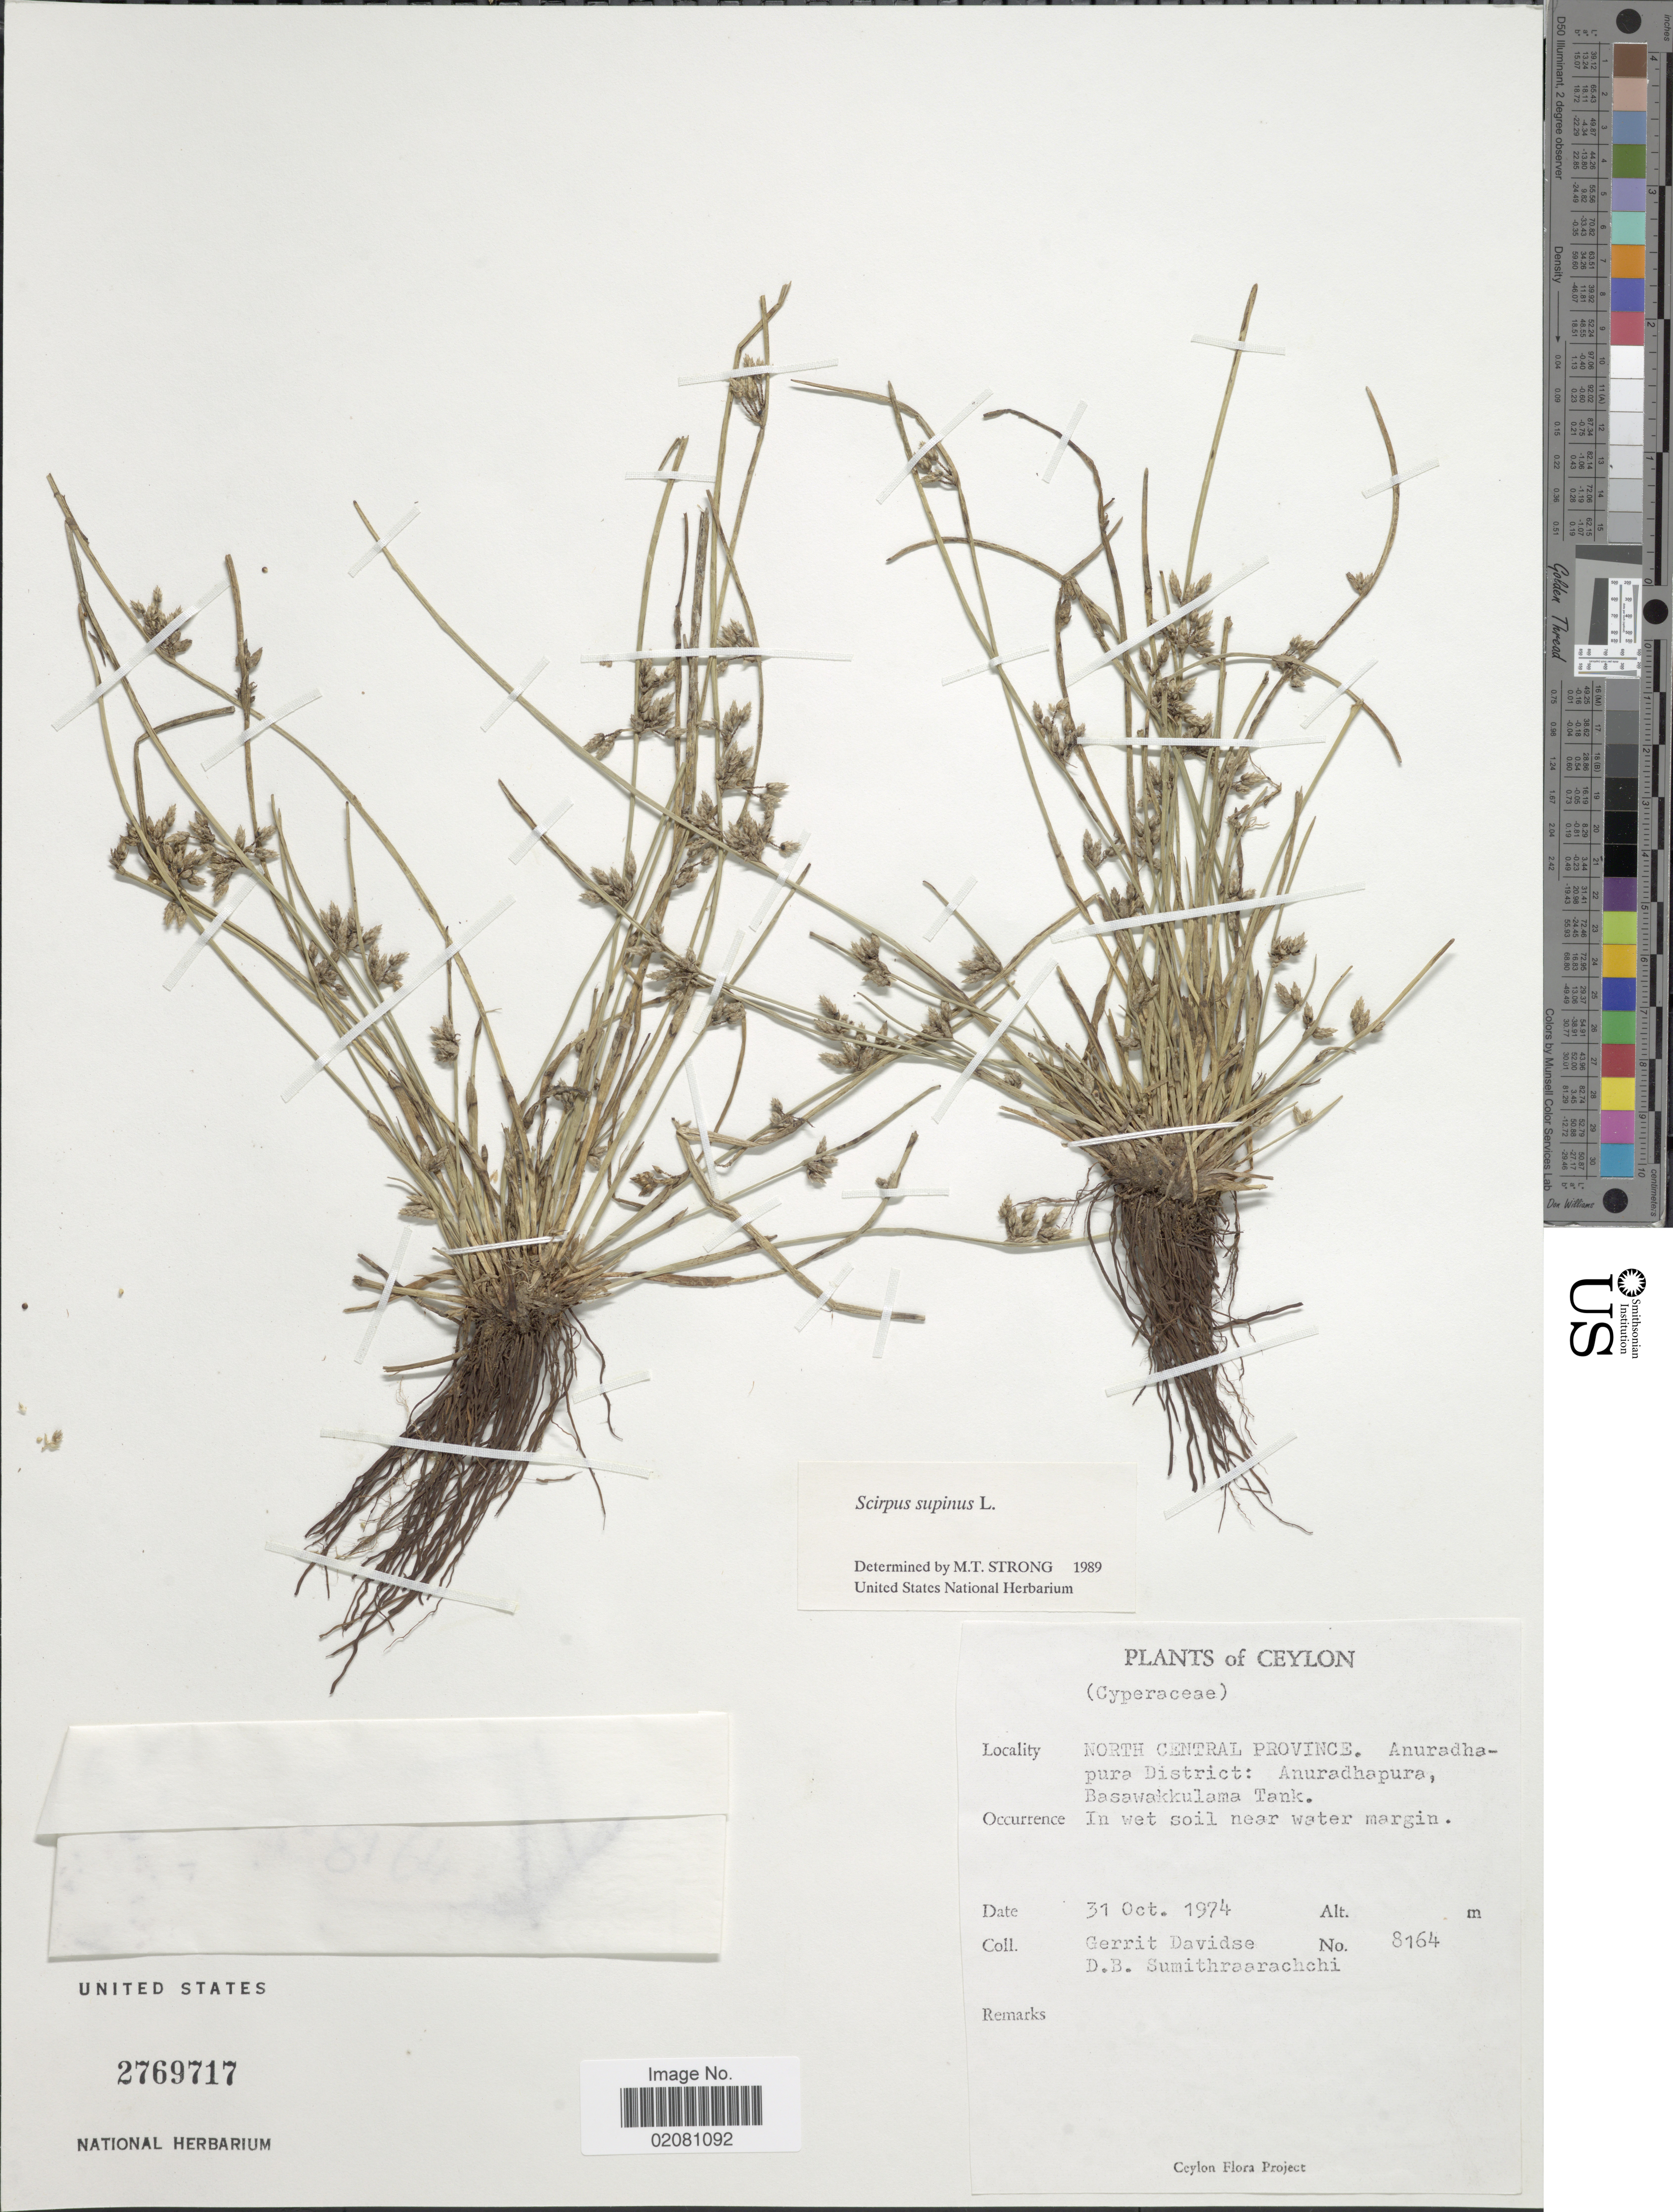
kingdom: Plantae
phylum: Tracheophyta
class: Liliopsida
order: Poales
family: Cyperaceae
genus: Schoenoplectus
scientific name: Schoenoplectus supinus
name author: (L.) Palla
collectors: G. Davidse & D. B. Sumithraarachchi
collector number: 8164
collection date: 1974-10-31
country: Sri Lanka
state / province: North Central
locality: North Central Province, Anuradha-pura District: Anuradhapura, Basawakkulama Tank.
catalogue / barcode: US 2769717